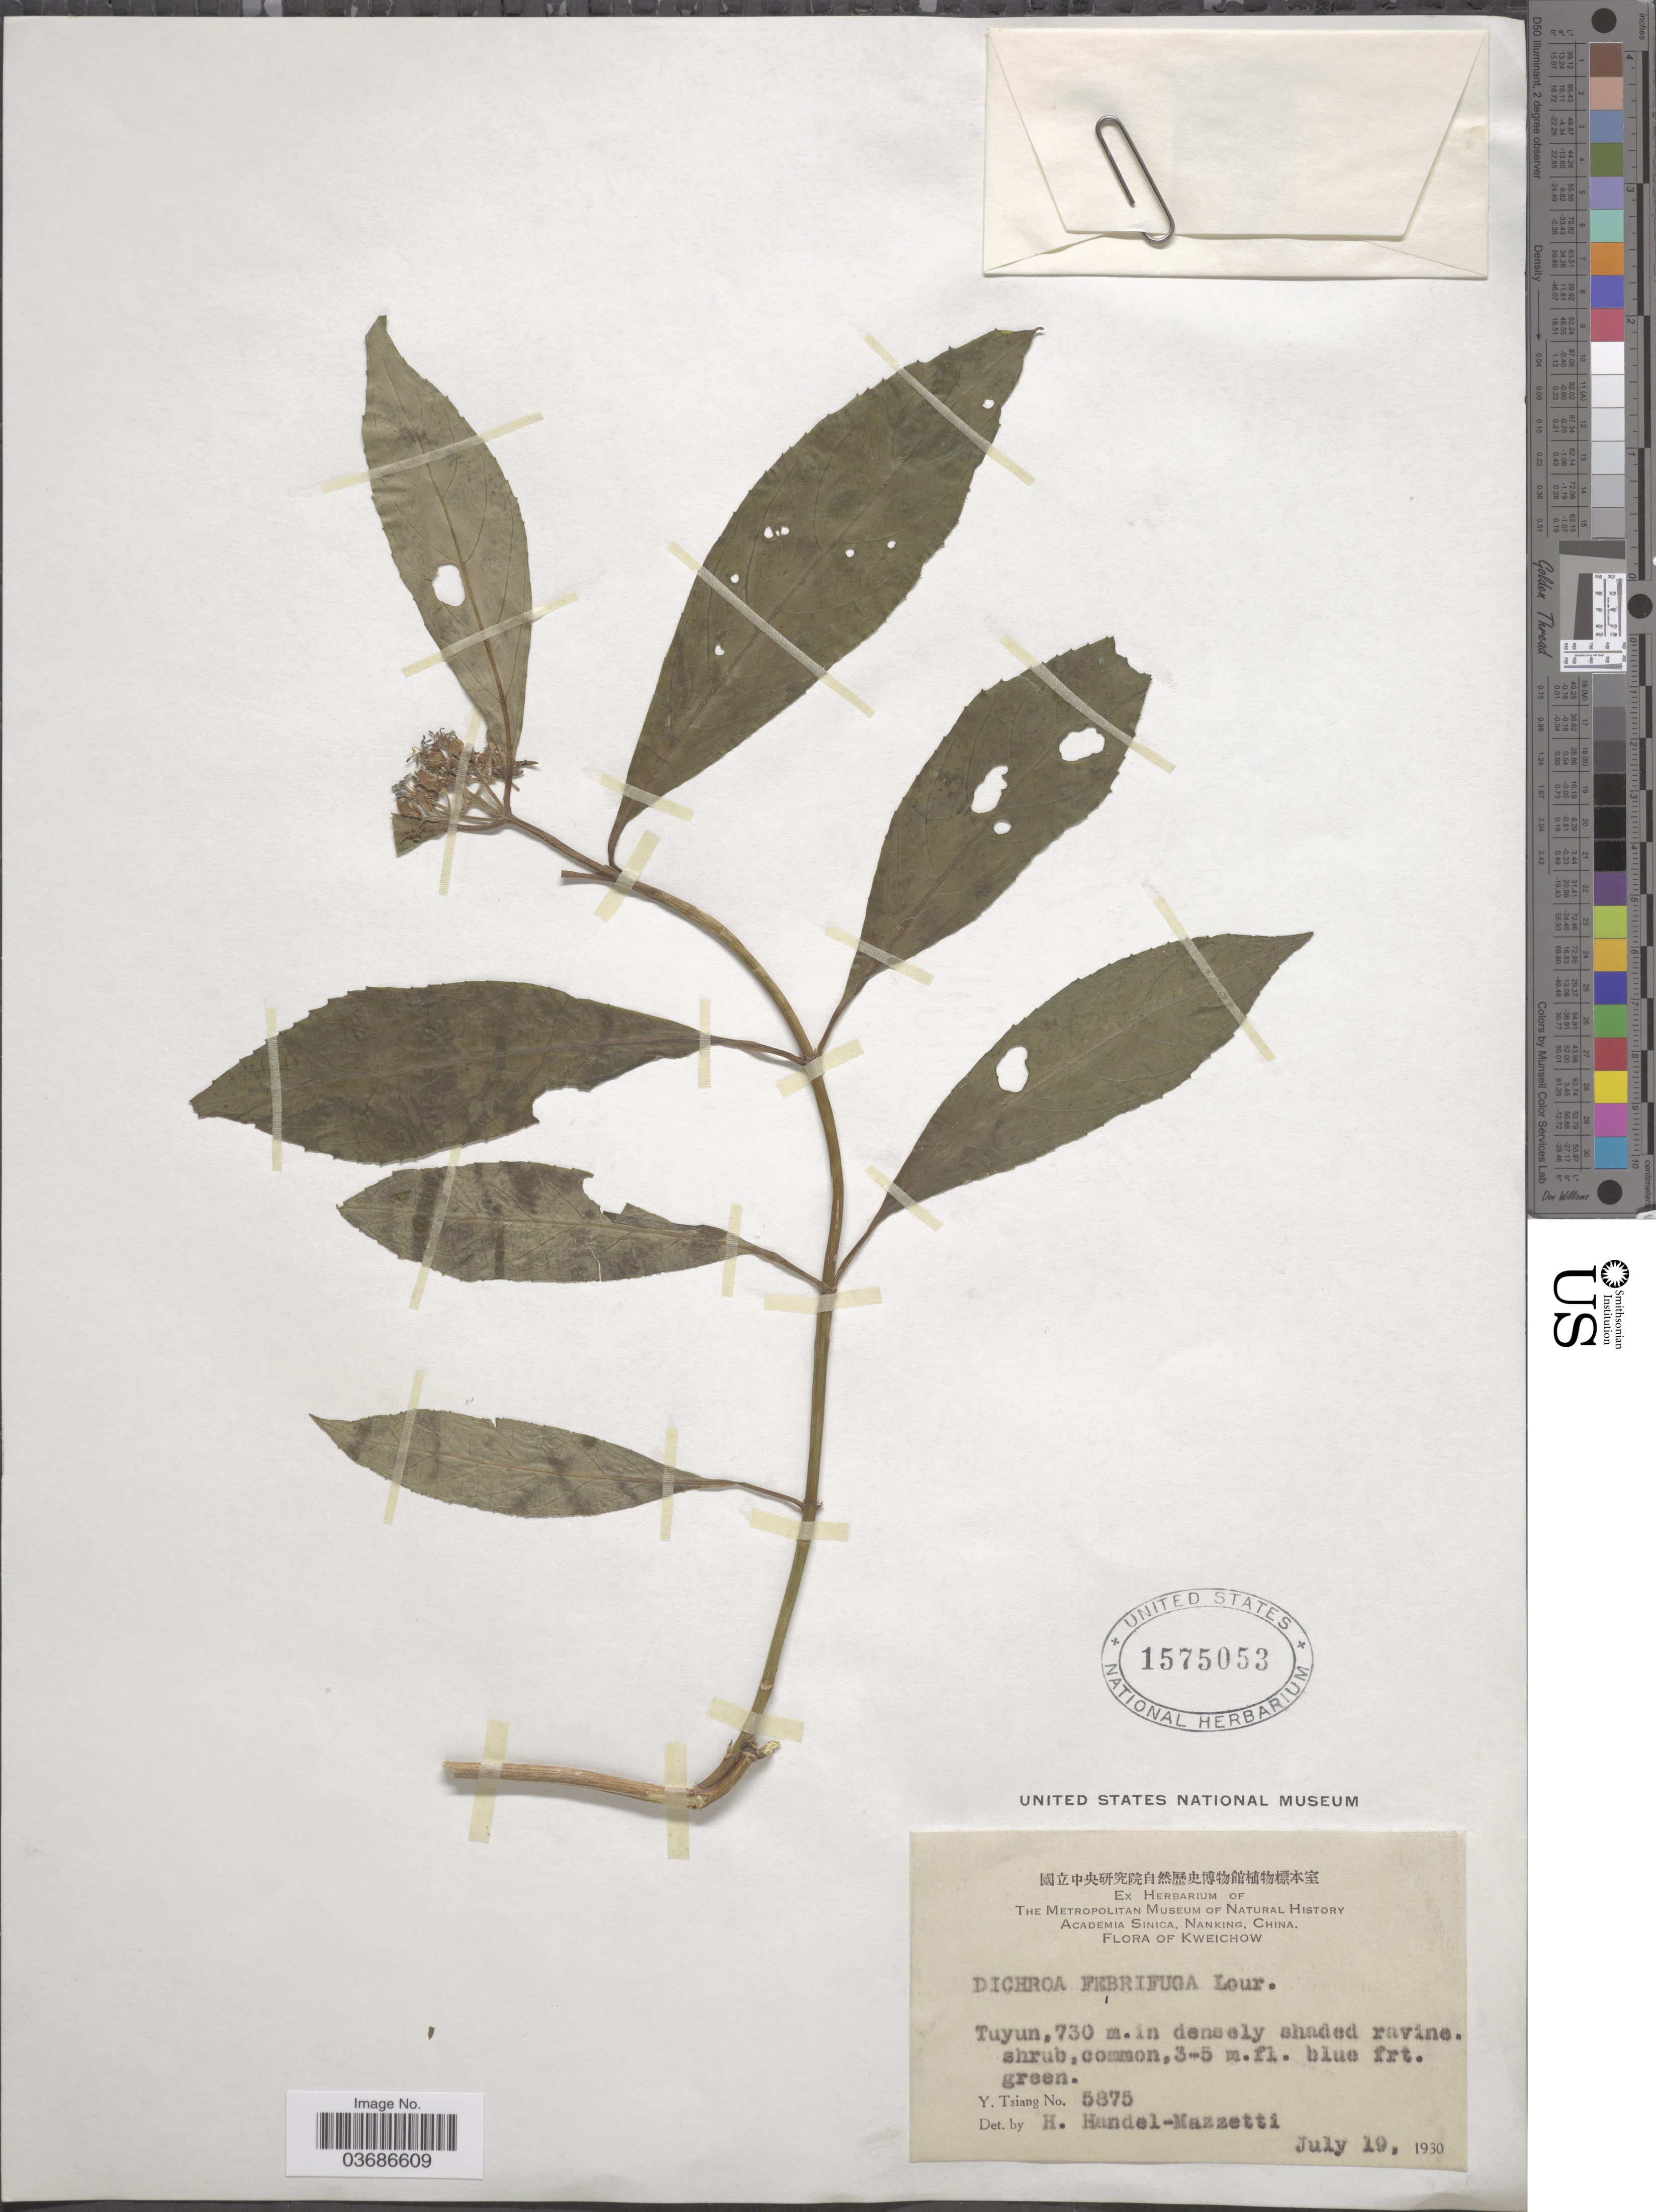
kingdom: Plantae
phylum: Tracheophyta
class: Magnoliopsida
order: Cornales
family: Hydrangeaceae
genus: Hydrangea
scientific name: Hydrangea febrifuga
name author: (Lour.) Y. De Smet & C. Granados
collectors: Y. Tsiang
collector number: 5875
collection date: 1930-07-19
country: China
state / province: Guizhou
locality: Kweichow. Tuyun.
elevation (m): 730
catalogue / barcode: US 1575053